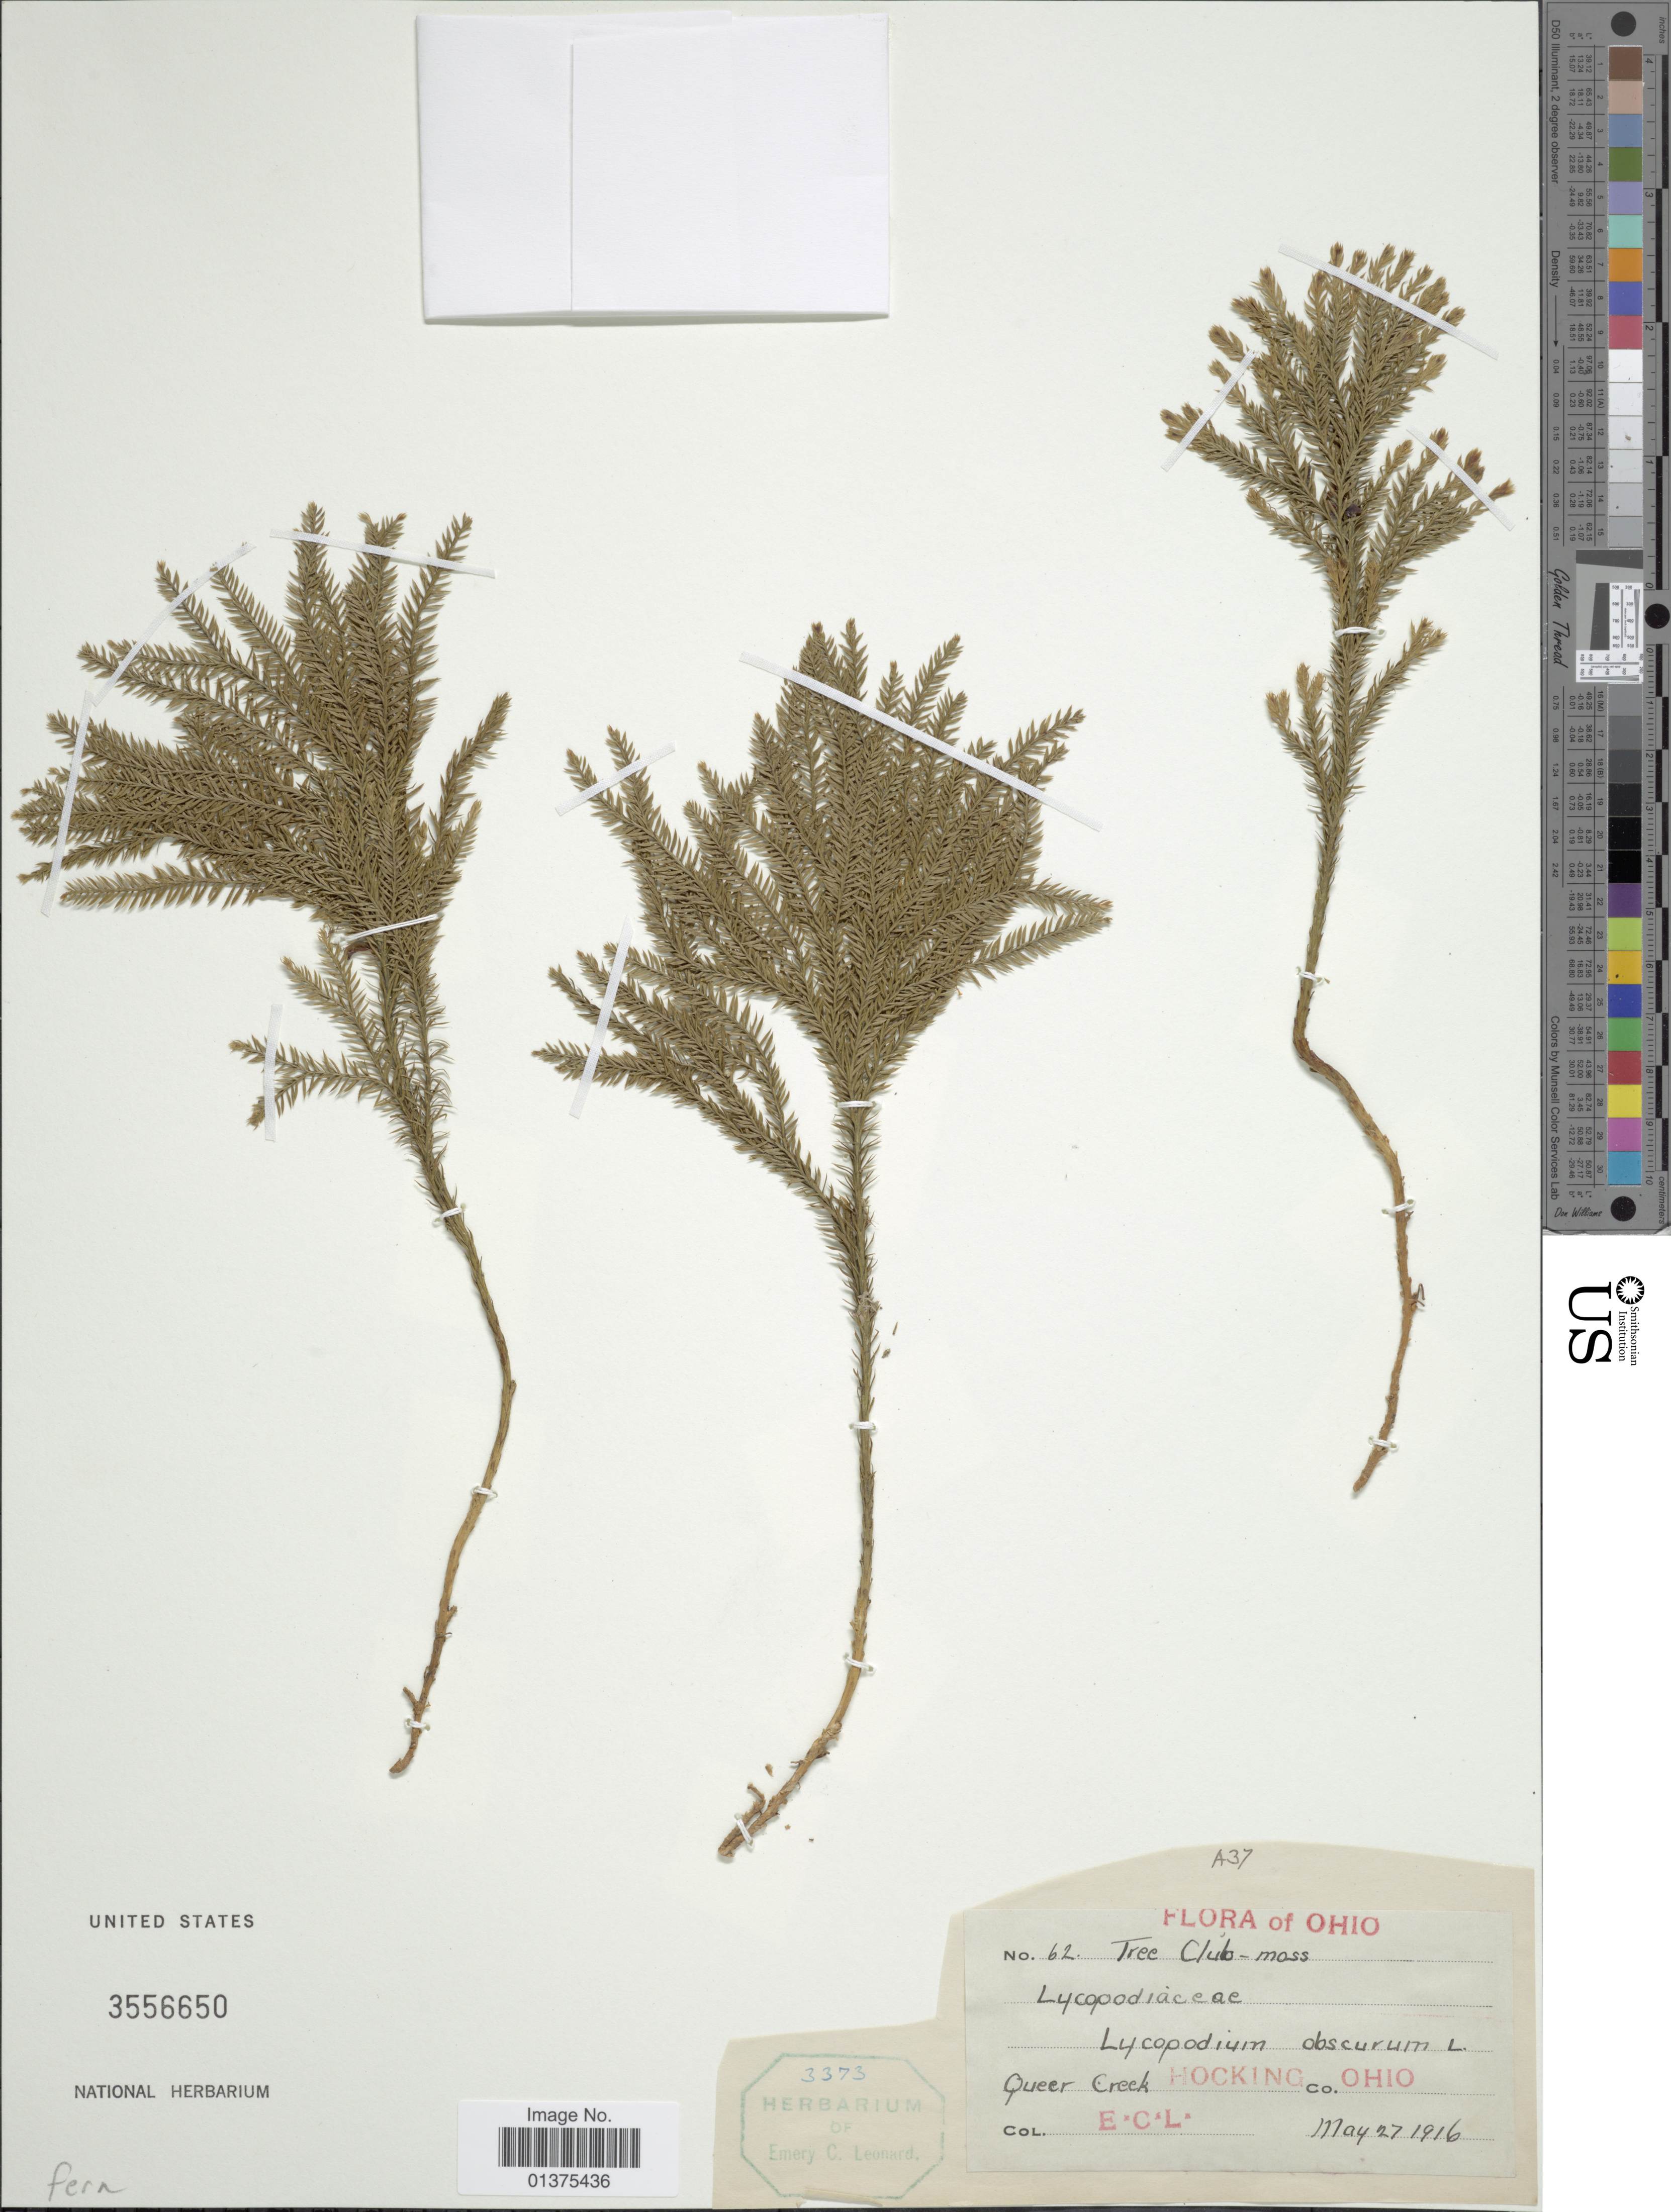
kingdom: Plantae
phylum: Tracheophyta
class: Lycopodiopsida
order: Lycopodiales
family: Lycopodiaceae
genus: Dendrolycopodium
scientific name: Dendrolycopodium obscurum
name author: (L.) A. Haines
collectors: E. C. Leonard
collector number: A37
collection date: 1916-05-27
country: United States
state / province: Ohio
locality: Queer Creek. Hocking Co.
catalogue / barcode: US 3556650